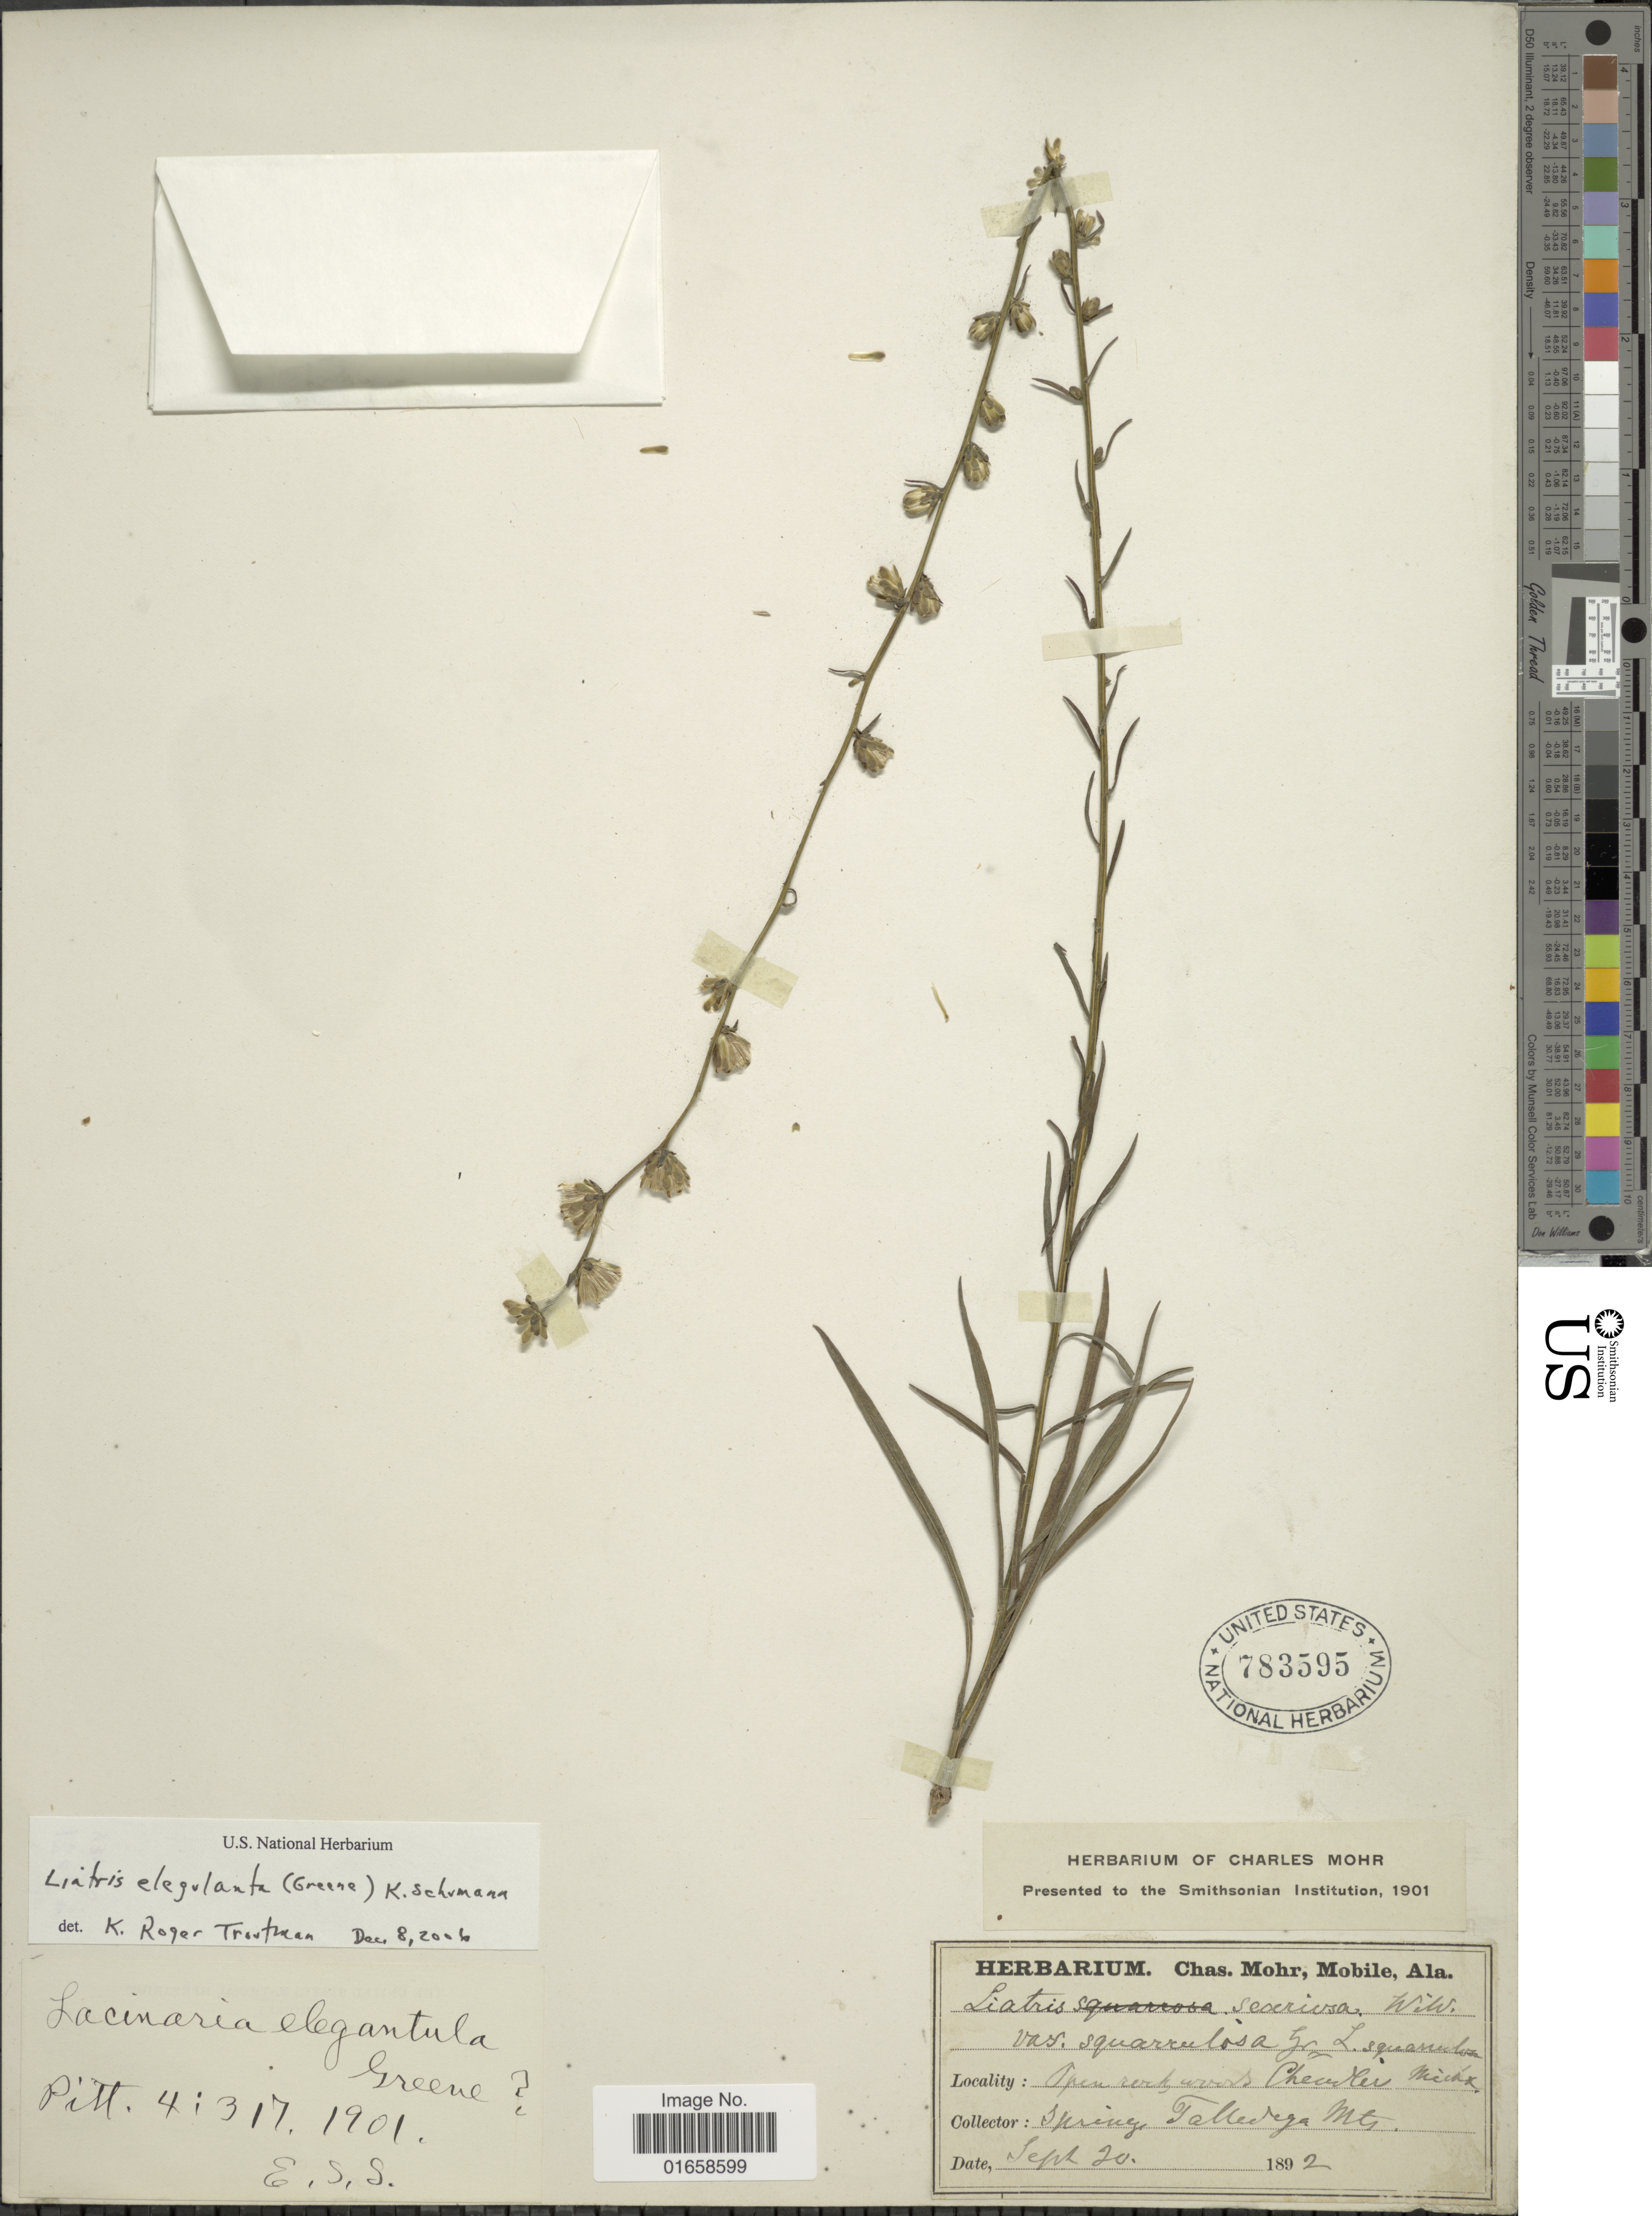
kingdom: Plantae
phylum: Tracheophyta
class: Magnoliopsida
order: Asterales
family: Asteraceae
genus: Liatris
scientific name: Liatris elegantula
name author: (Greene) K. Schum.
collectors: ex herb. Charles Mohr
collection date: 1892-09-20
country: United States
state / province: Alabama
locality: Open rocky wood chauderss spring, Talladaga, mts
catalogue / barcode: US 783595